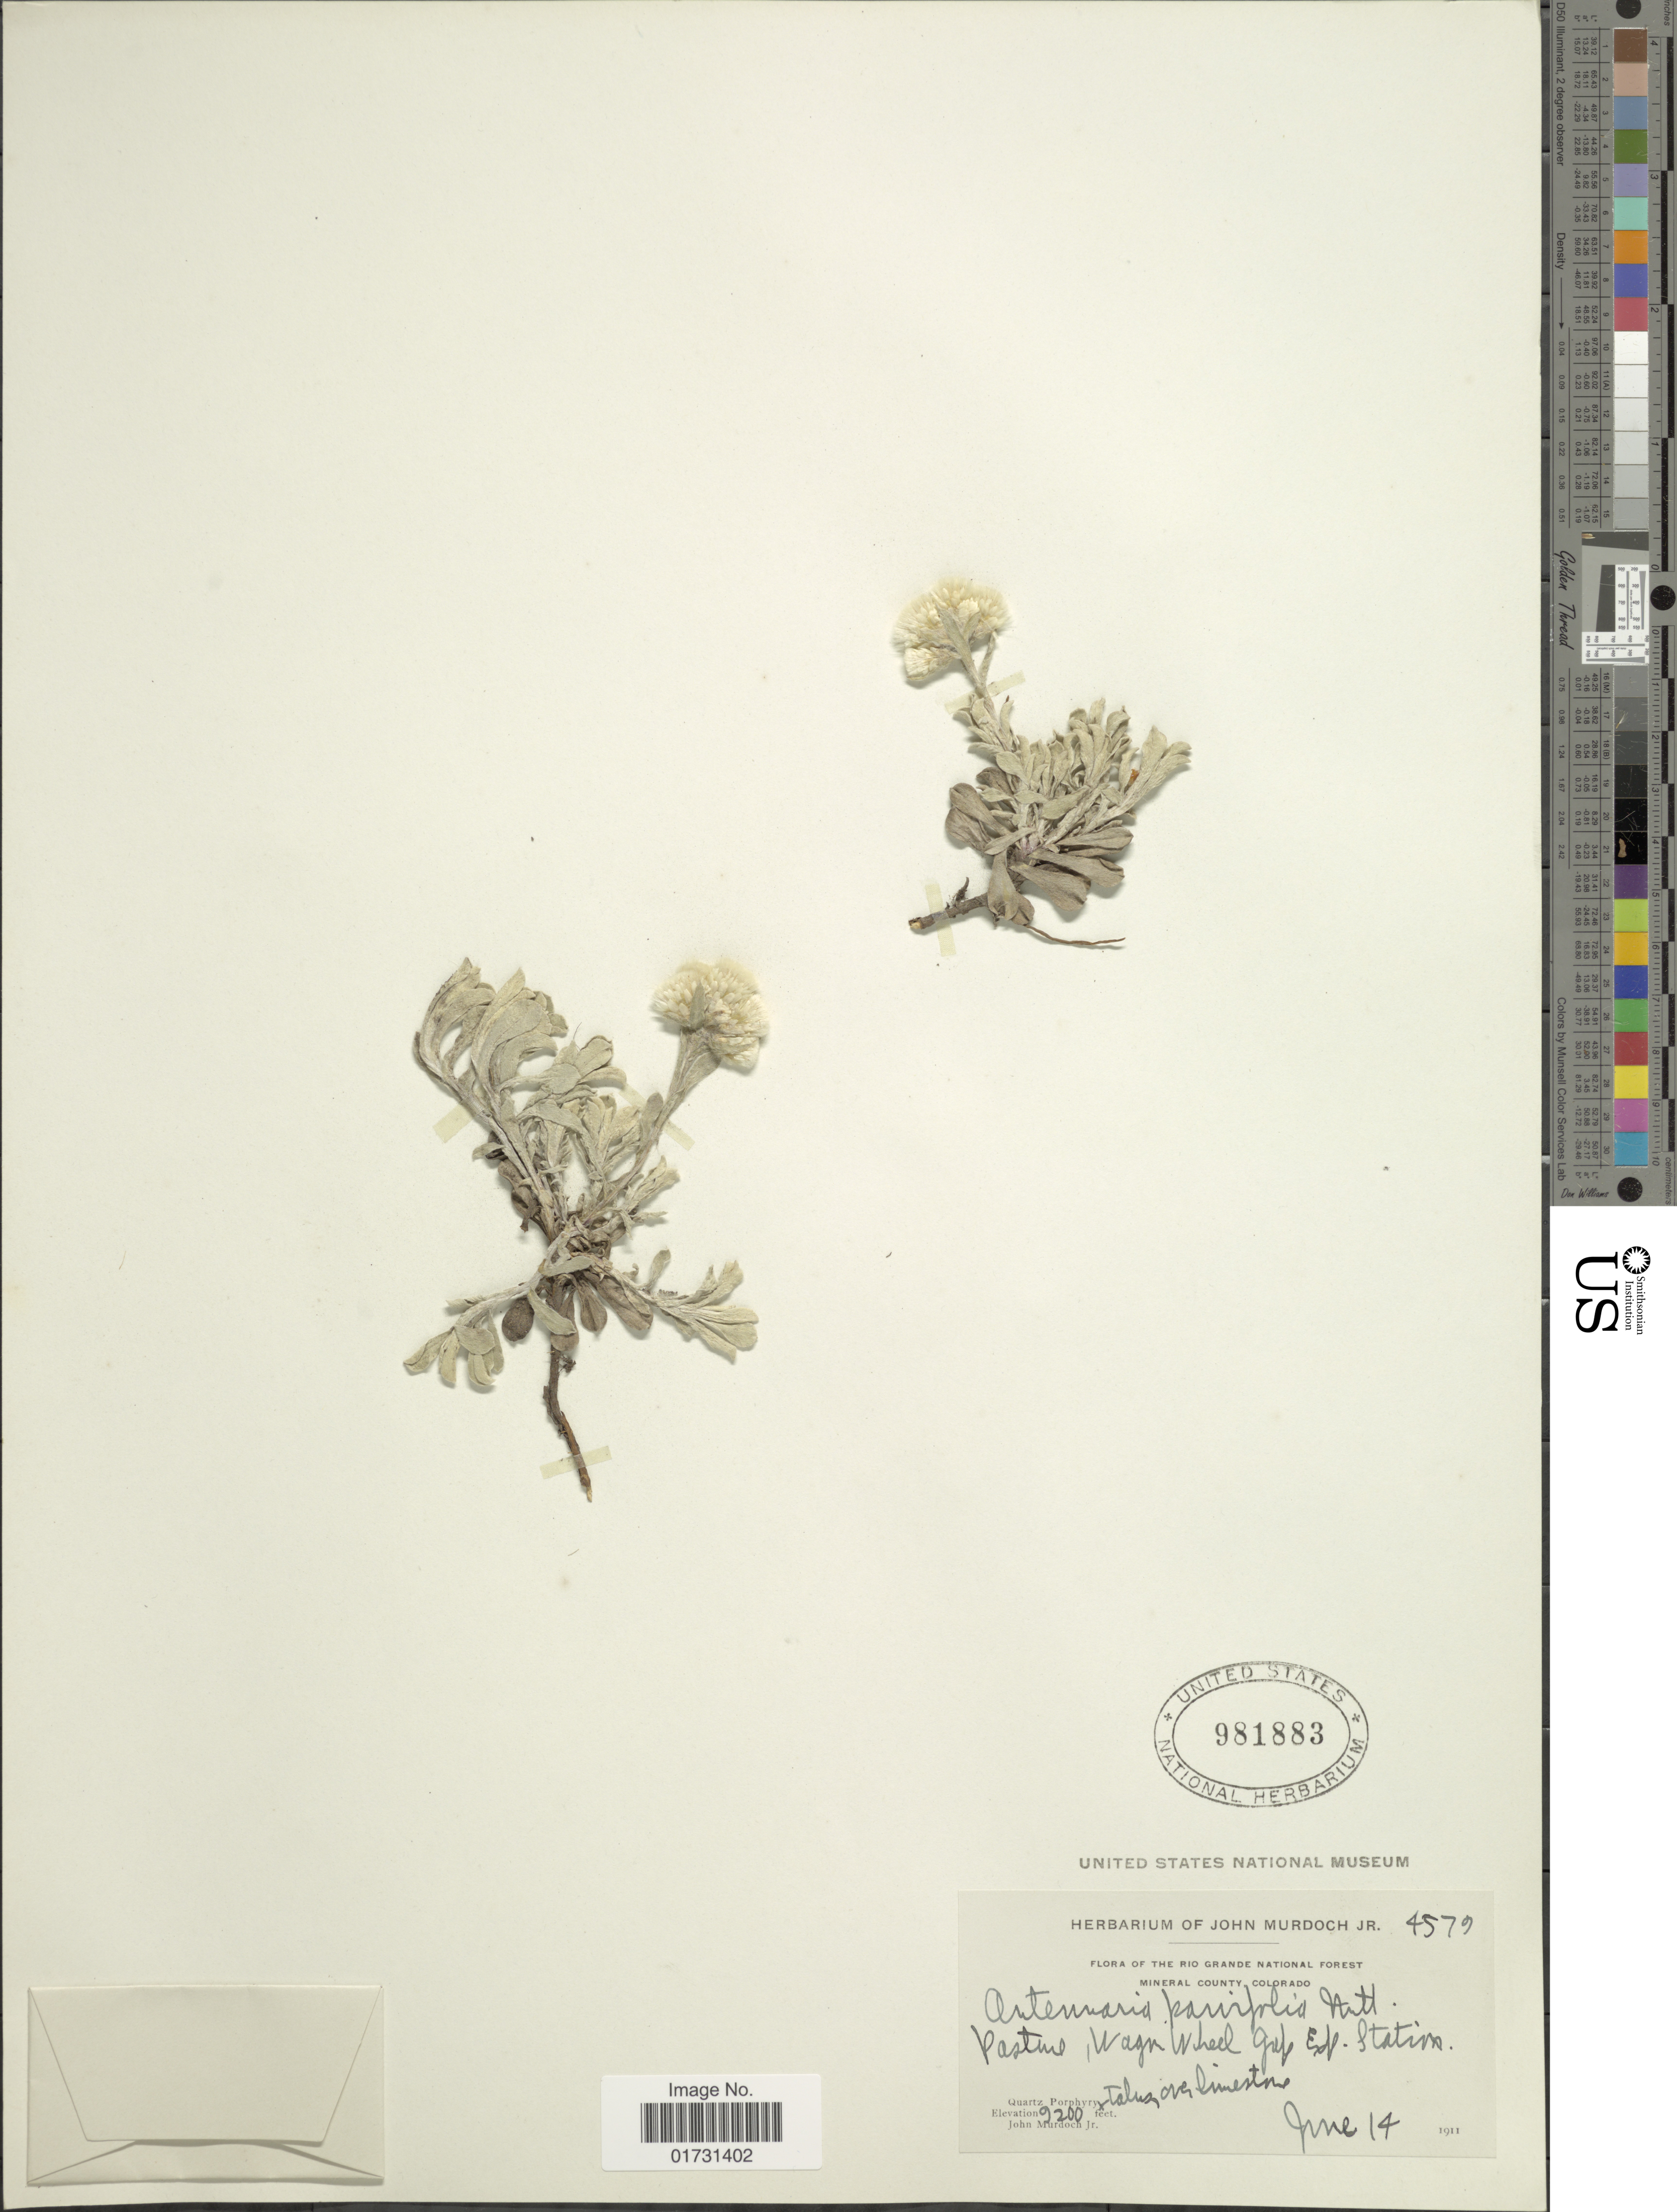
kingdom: Plantae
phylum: Tracheophyta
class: Magnoliopsida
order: Asterales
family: Asteraceae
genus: Antennaria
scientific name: Antennaria microphylla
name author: Rydb.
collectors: J. Murdoch Jr.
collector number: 4579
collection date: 1911-06-14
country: United States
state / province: Colorado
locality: The Rio Grande National Forest, Minral County Colorado, Pasture, Wage Wheel Gap, Exp. Station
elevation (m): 2804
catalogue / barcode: US 981883